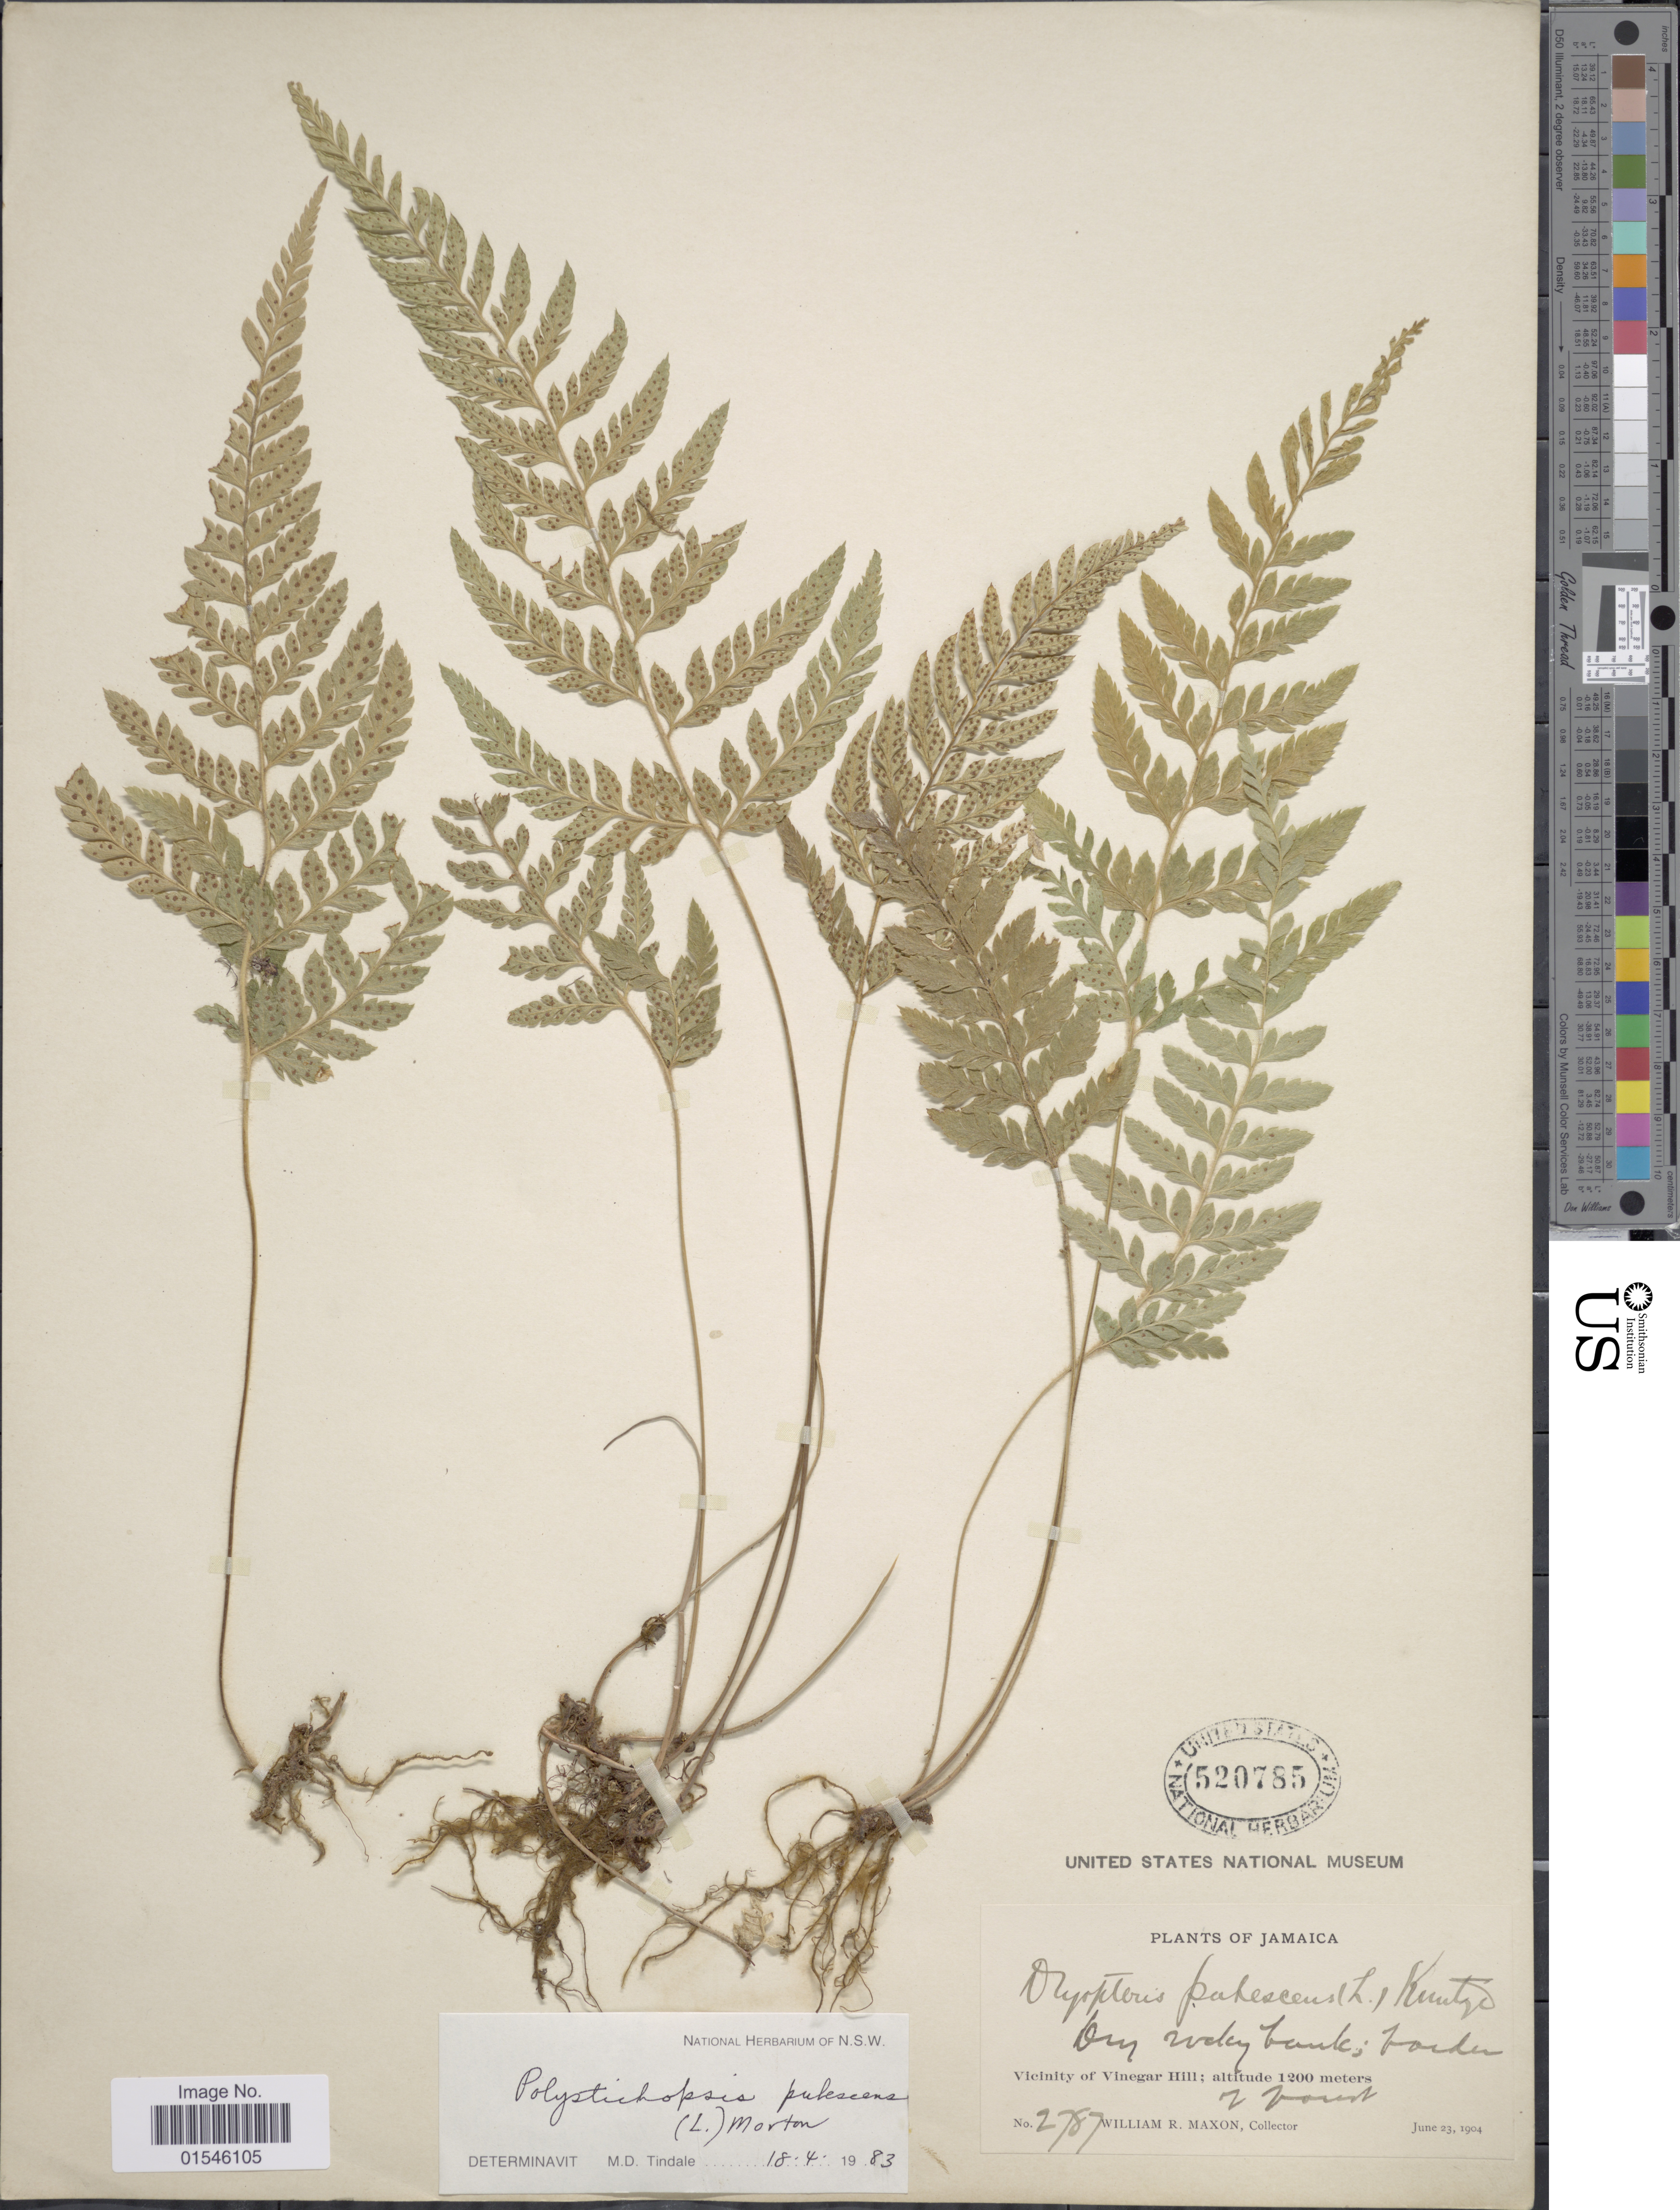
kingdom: Plantae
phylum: Tracheophyta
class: Polypodiopsida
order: Polypodiales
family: Dryopteridaceae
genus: Polystichopsis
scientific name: Polystichopsis pubescens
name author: (L.) C.V. Morton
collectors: W. R. Maxon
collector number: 2787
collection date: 1904-06-23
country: Jamaica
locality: Vicinity of Vinegar Hill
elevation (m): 1200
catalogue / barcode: US 520785